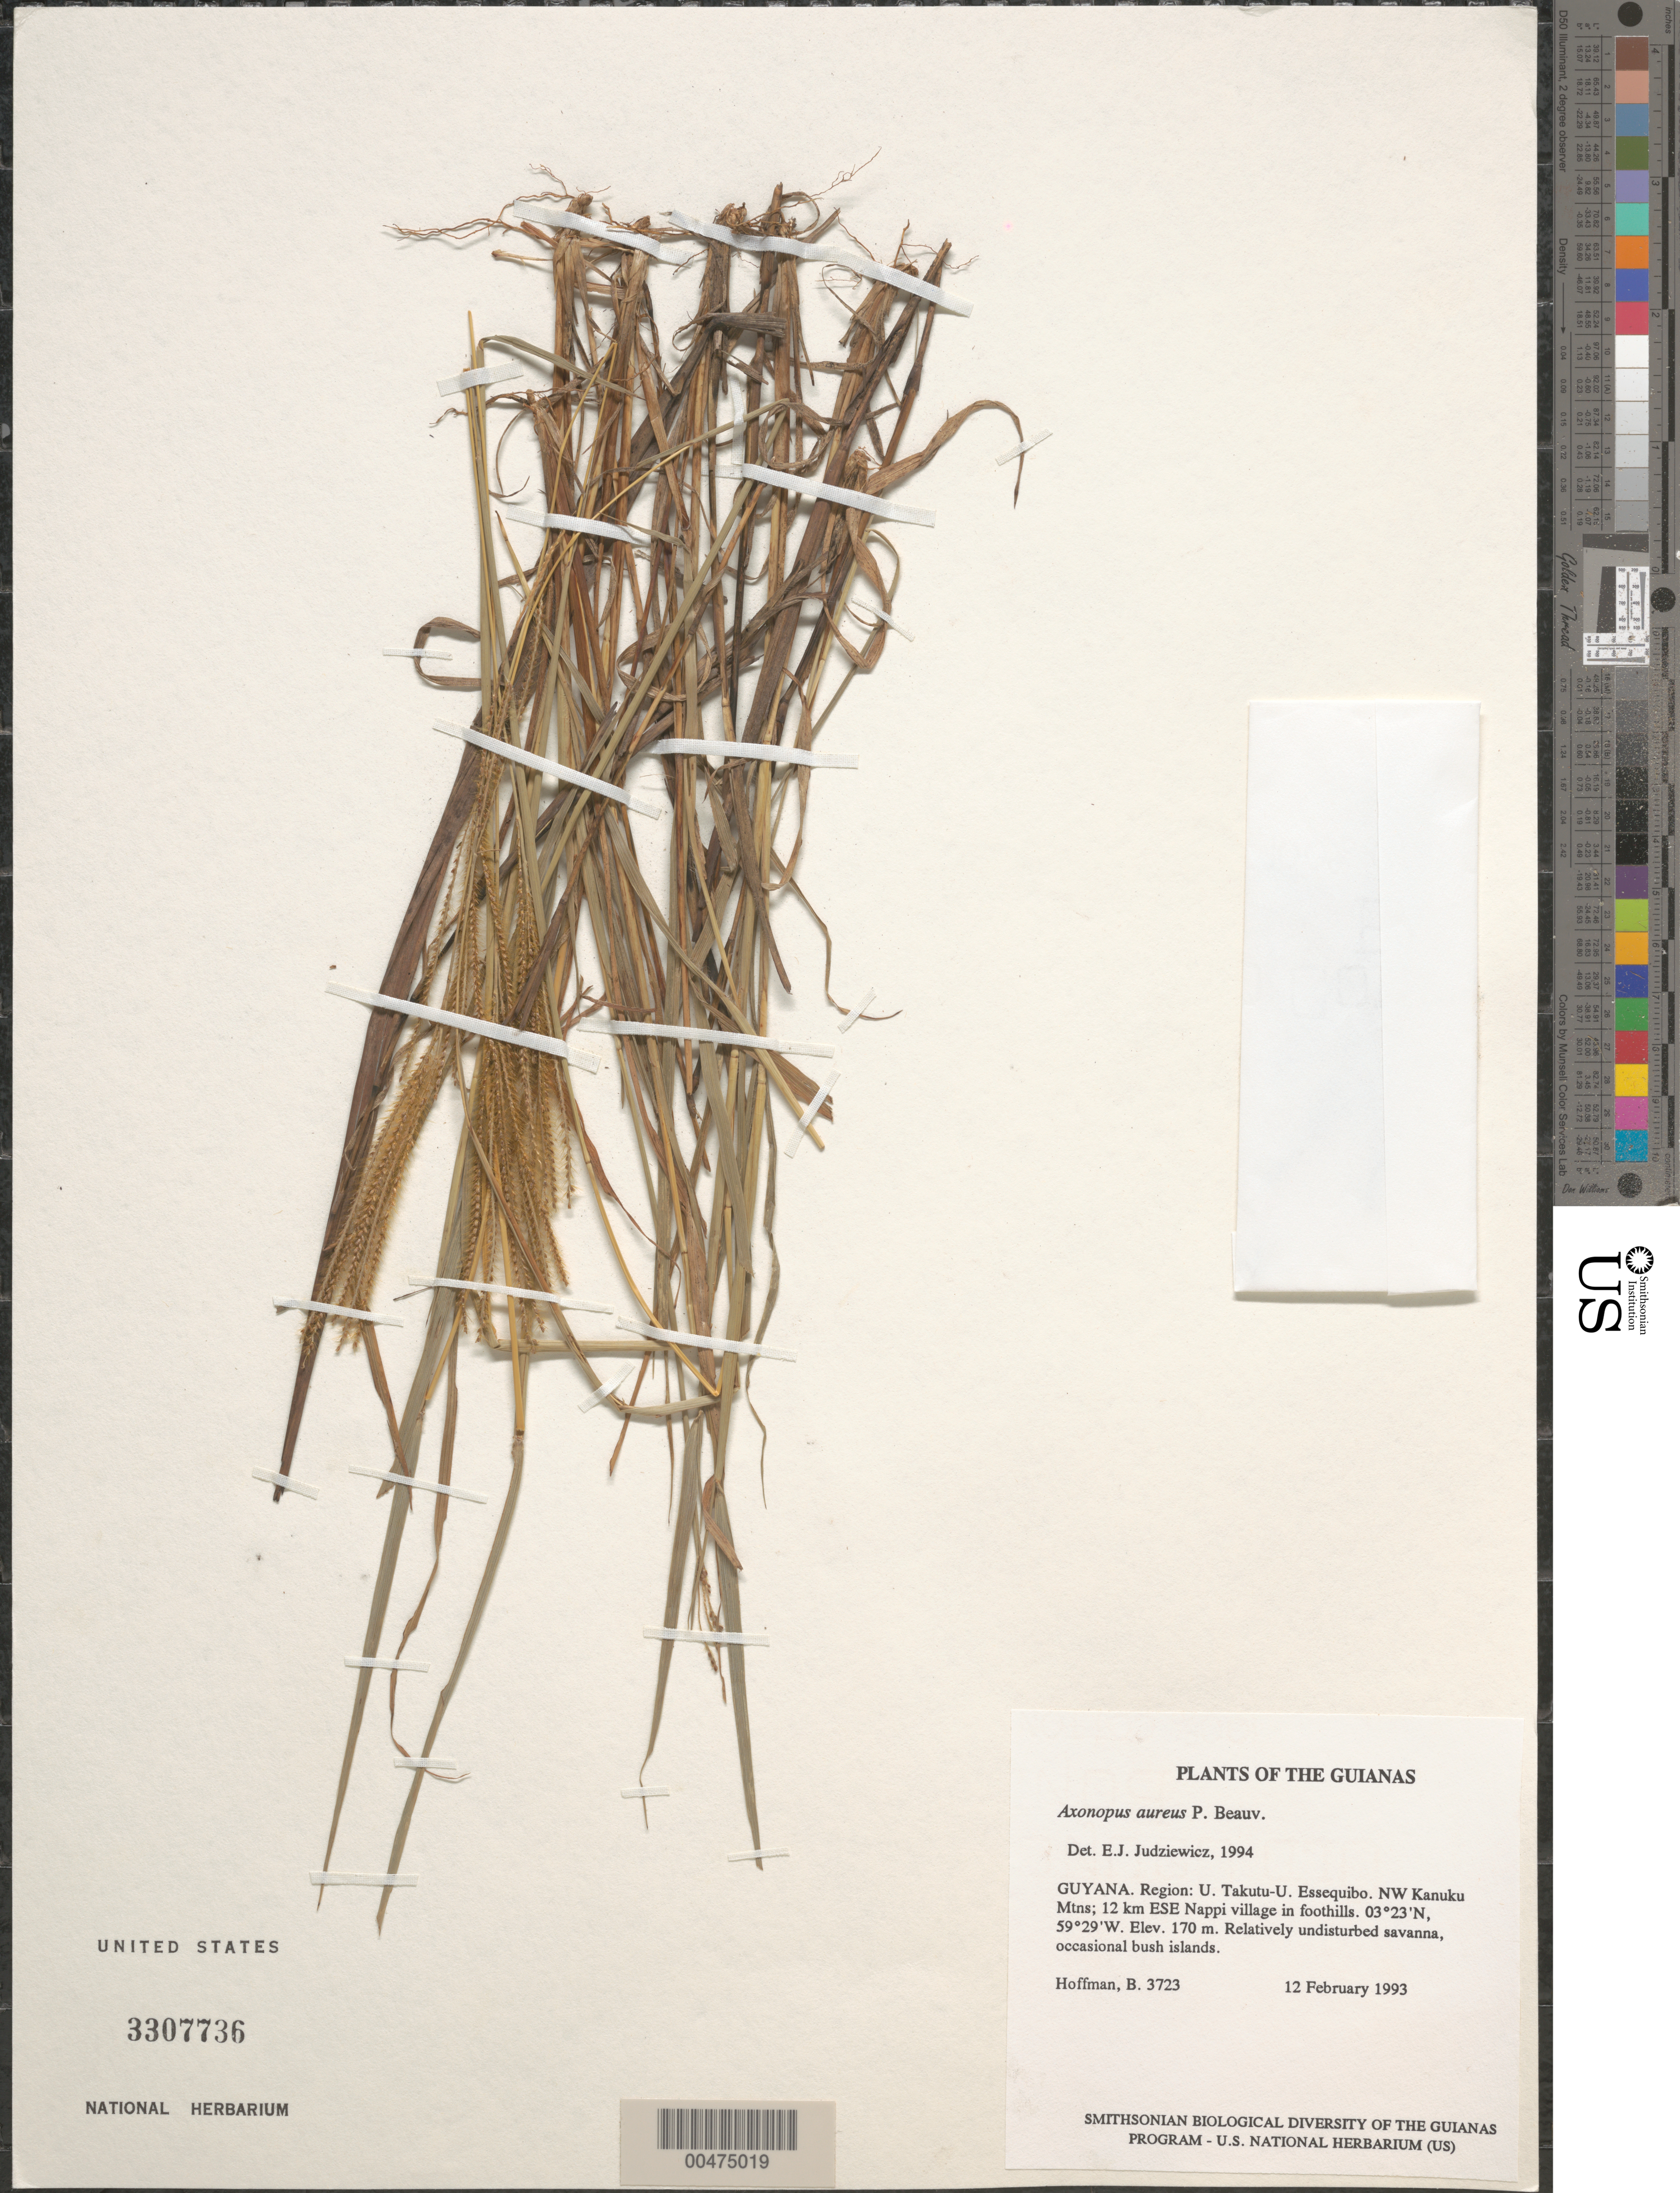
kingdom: Plantae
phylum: Tracheophyta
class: Liliopsida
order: Poales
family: Poaceae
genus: Axonopus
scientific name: Axonopus aureus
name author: P. Beauv.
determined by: Judziewicz, E. J.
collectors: B. Hoffman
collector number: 3723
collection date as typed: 12 February 1993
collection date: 1993-02-12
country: Guyana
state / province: U. Takutu-U. Essequibo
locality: NW Kanuku Mountains; 12 km ESE of Nappi village in foothills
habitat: Relatively undisturbed savanna, occasional bush islands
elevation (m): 170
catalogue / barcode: US 3307736